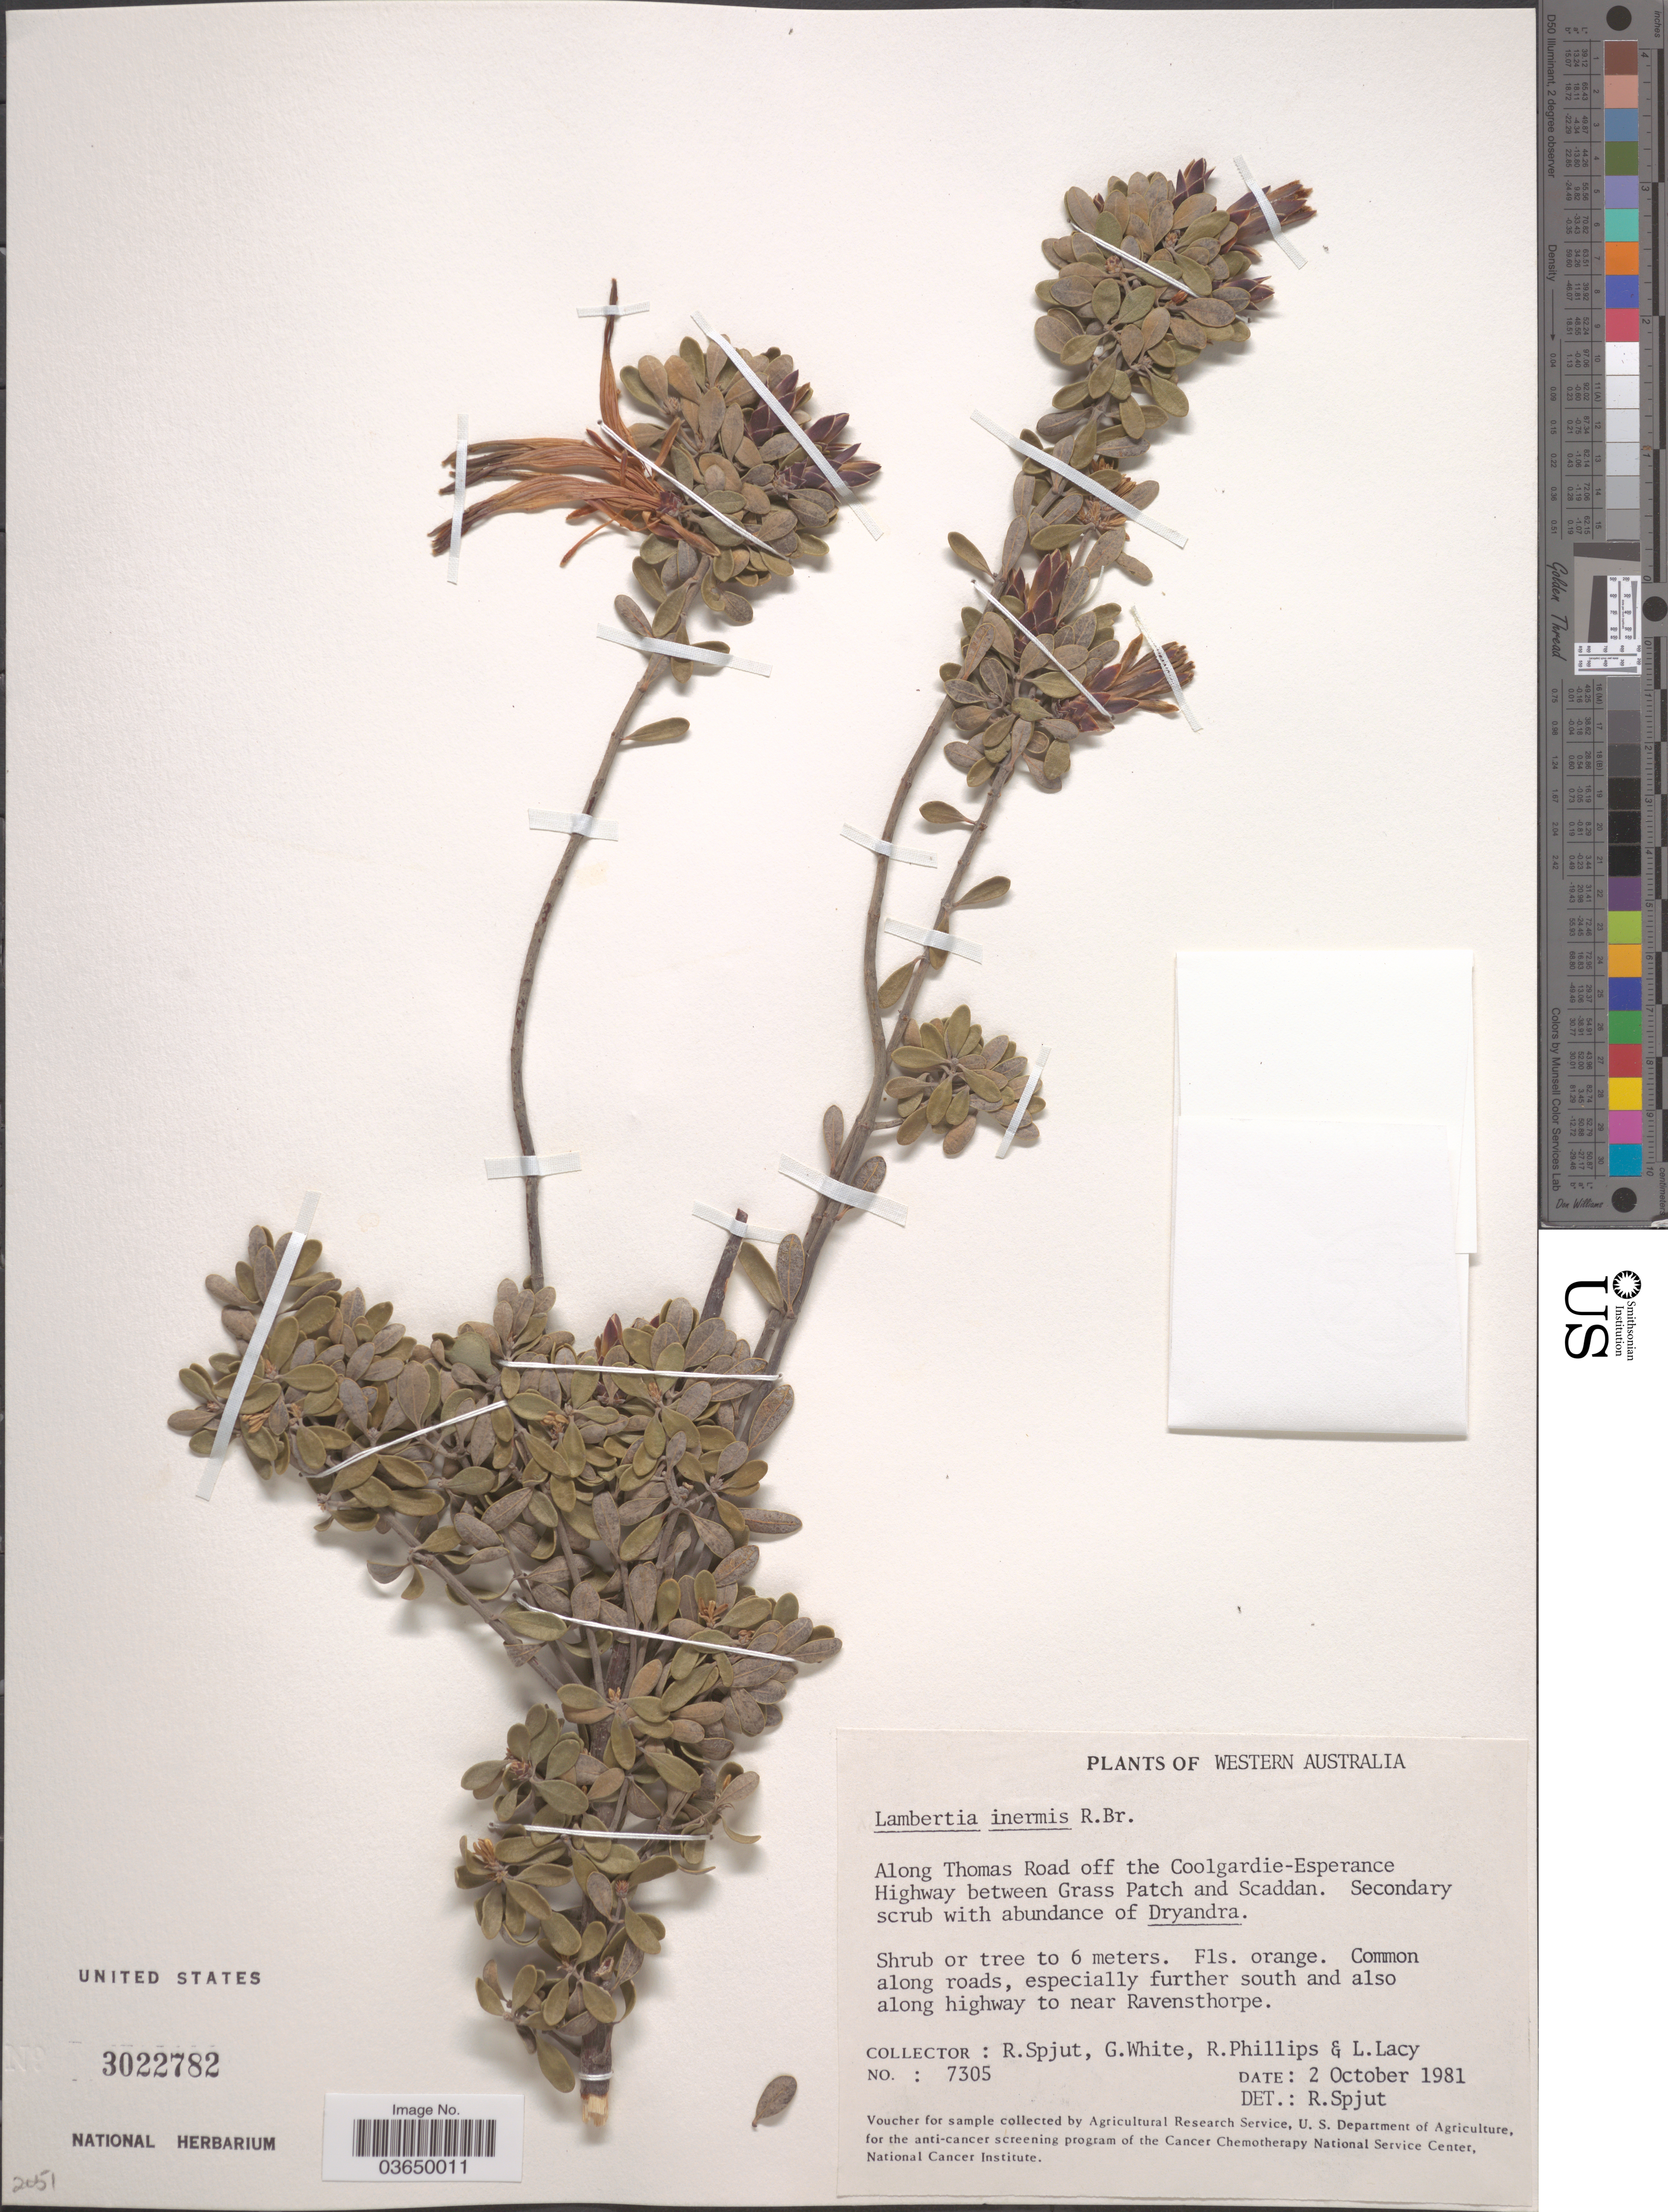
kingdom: Plantae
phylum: Tracheophyta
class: Magnoliopsida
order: Proteales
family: Proteaceae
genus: Lambertia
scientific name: Lambertia inermis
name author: R. Br.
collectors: R. Spjut, G. White, R. Phillips & L. Lacy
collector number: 7305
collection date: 1981-10-02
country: Australia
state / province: Western Australia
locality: Along Thomas Road off the Coolgardie-Esperance Highway between Grass Patch and Scaddan.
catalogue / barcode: US 3022782